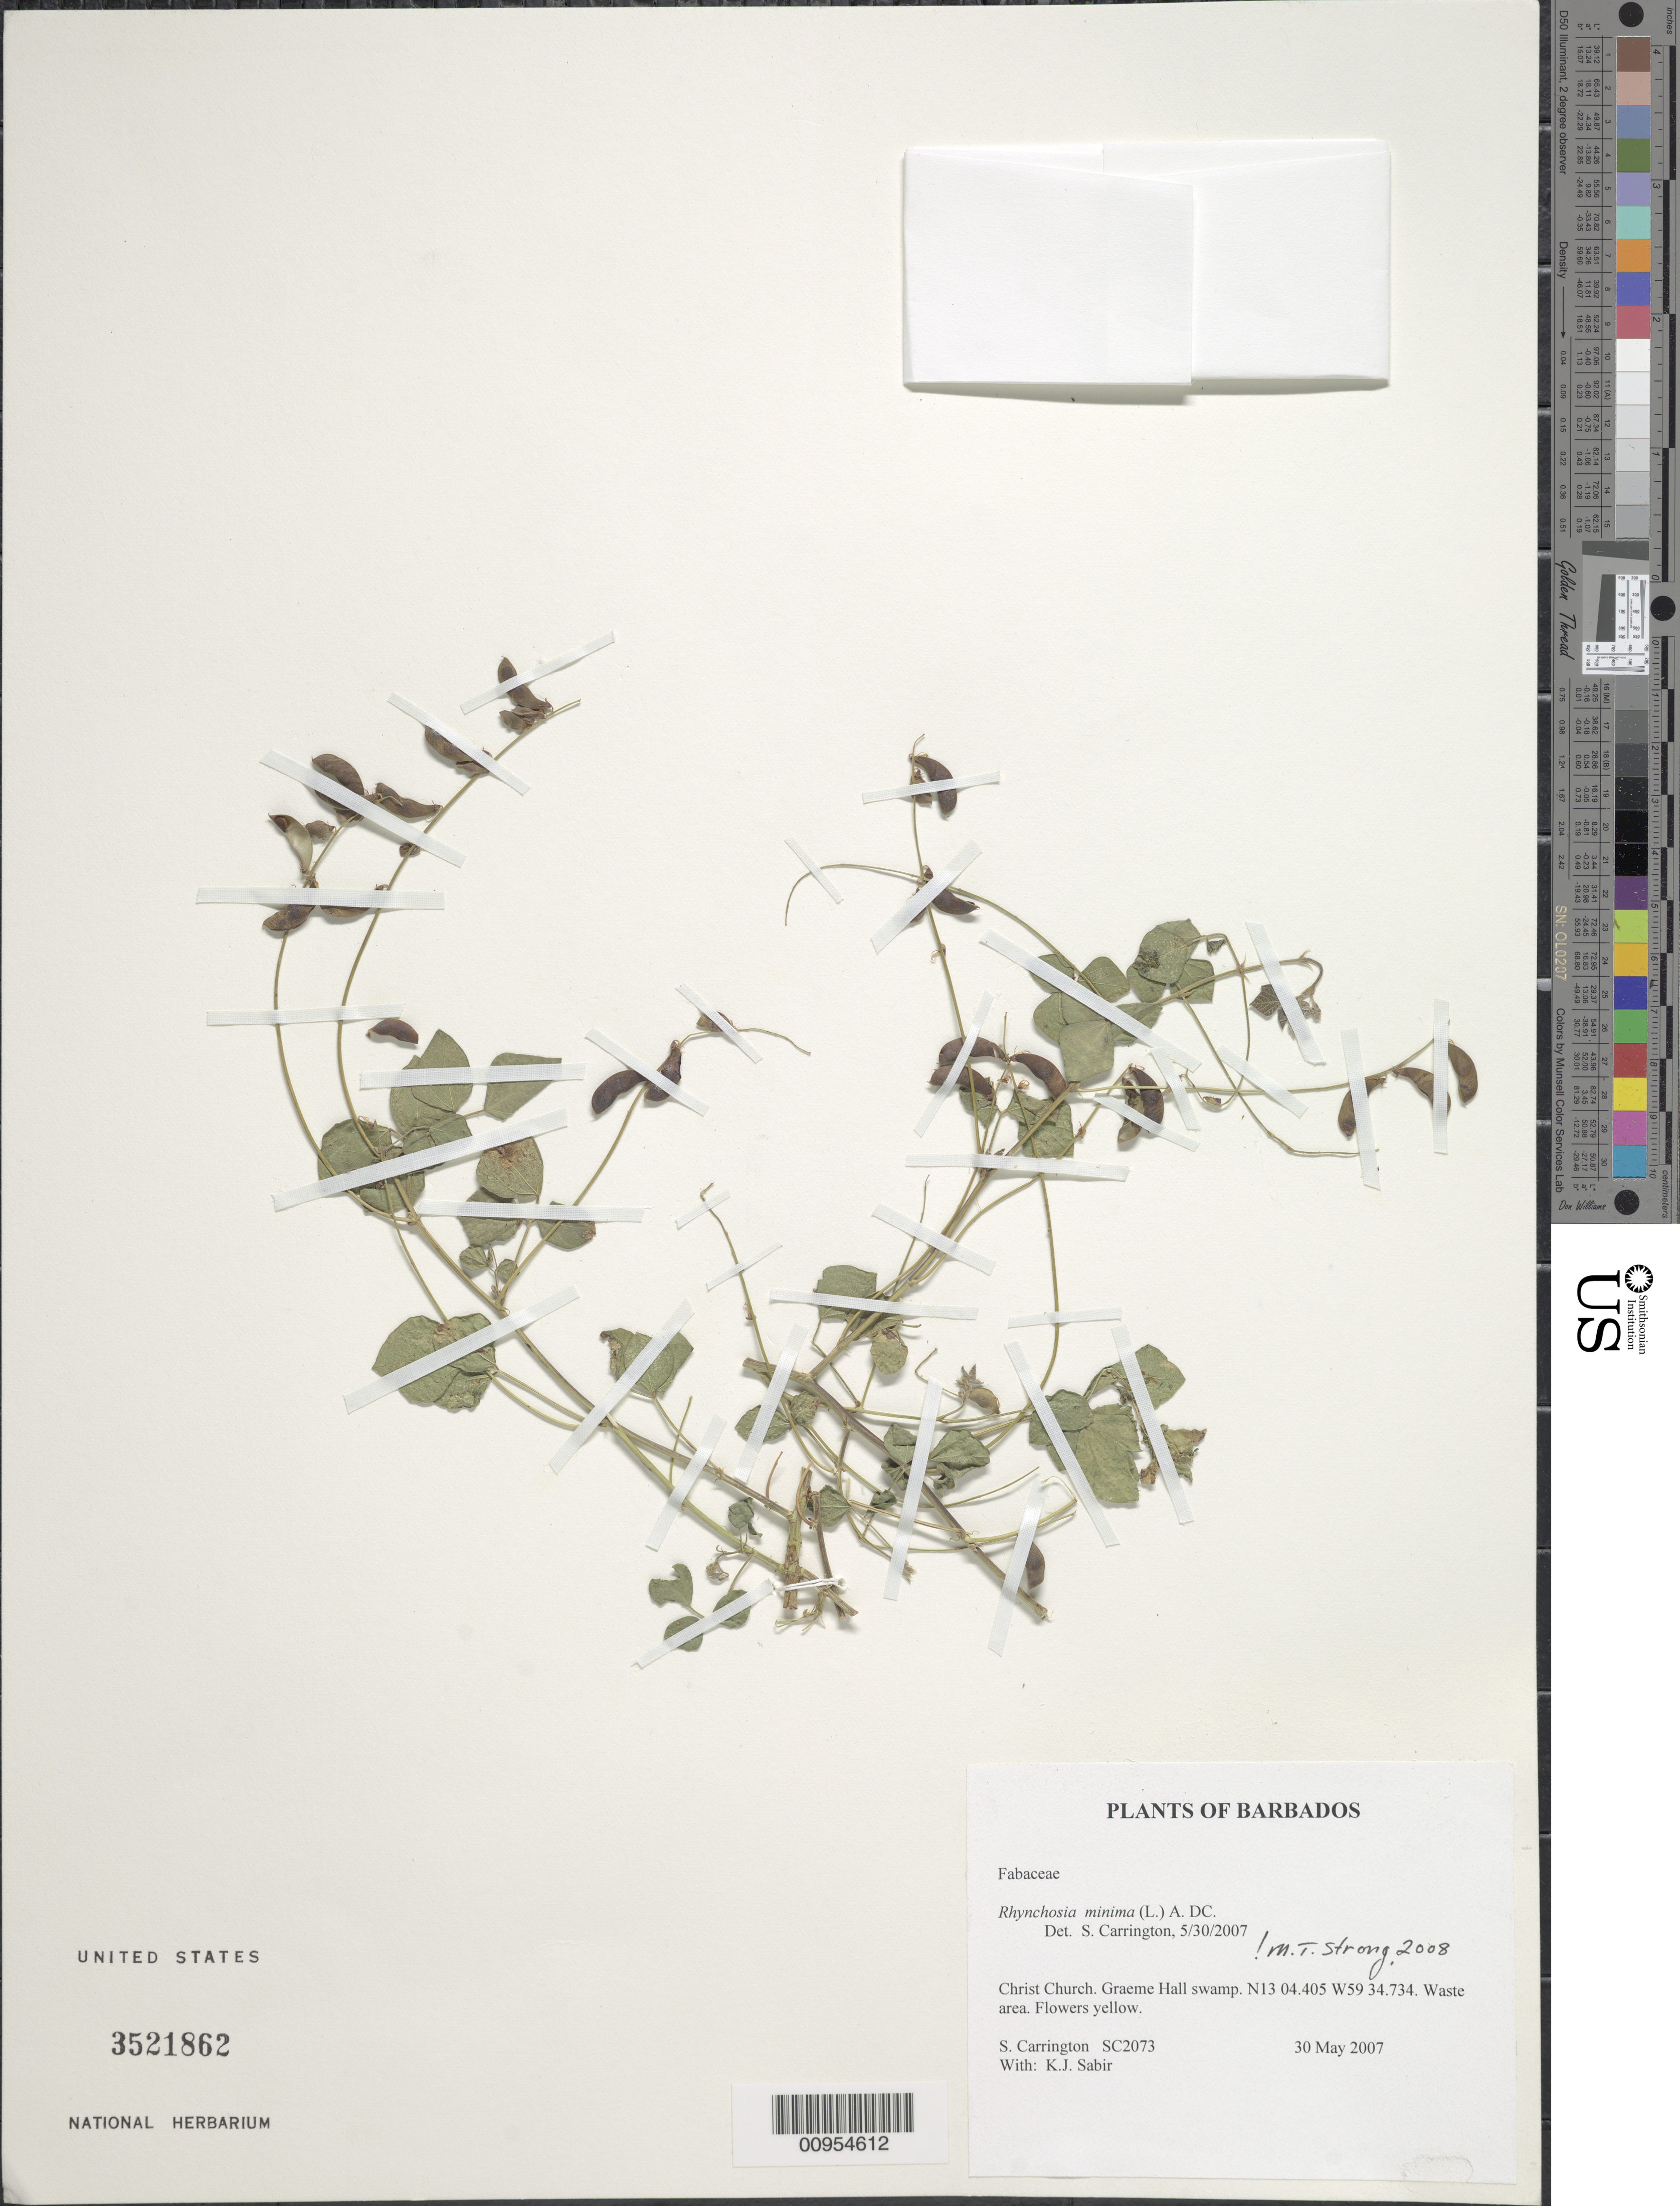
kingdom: Plantae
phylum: Tracheophyta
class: Magnoliopsida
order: Fabales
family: Fabaceae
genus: Rhynchosia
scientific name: Rhynchosia minima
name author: (L.) DC.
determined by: Strong, M. T., (US), Smithsonian Institution - National Museum of Natural History (UNITED STATES)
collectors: C. M. S. Carrington & K. Sabir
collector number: SC 2073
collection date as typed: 30 May 2007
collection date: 2007-05-30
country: Barbados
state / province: Christ Church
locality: Graeme Hall swamp.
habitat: Waste area.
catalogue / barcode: US 3521862